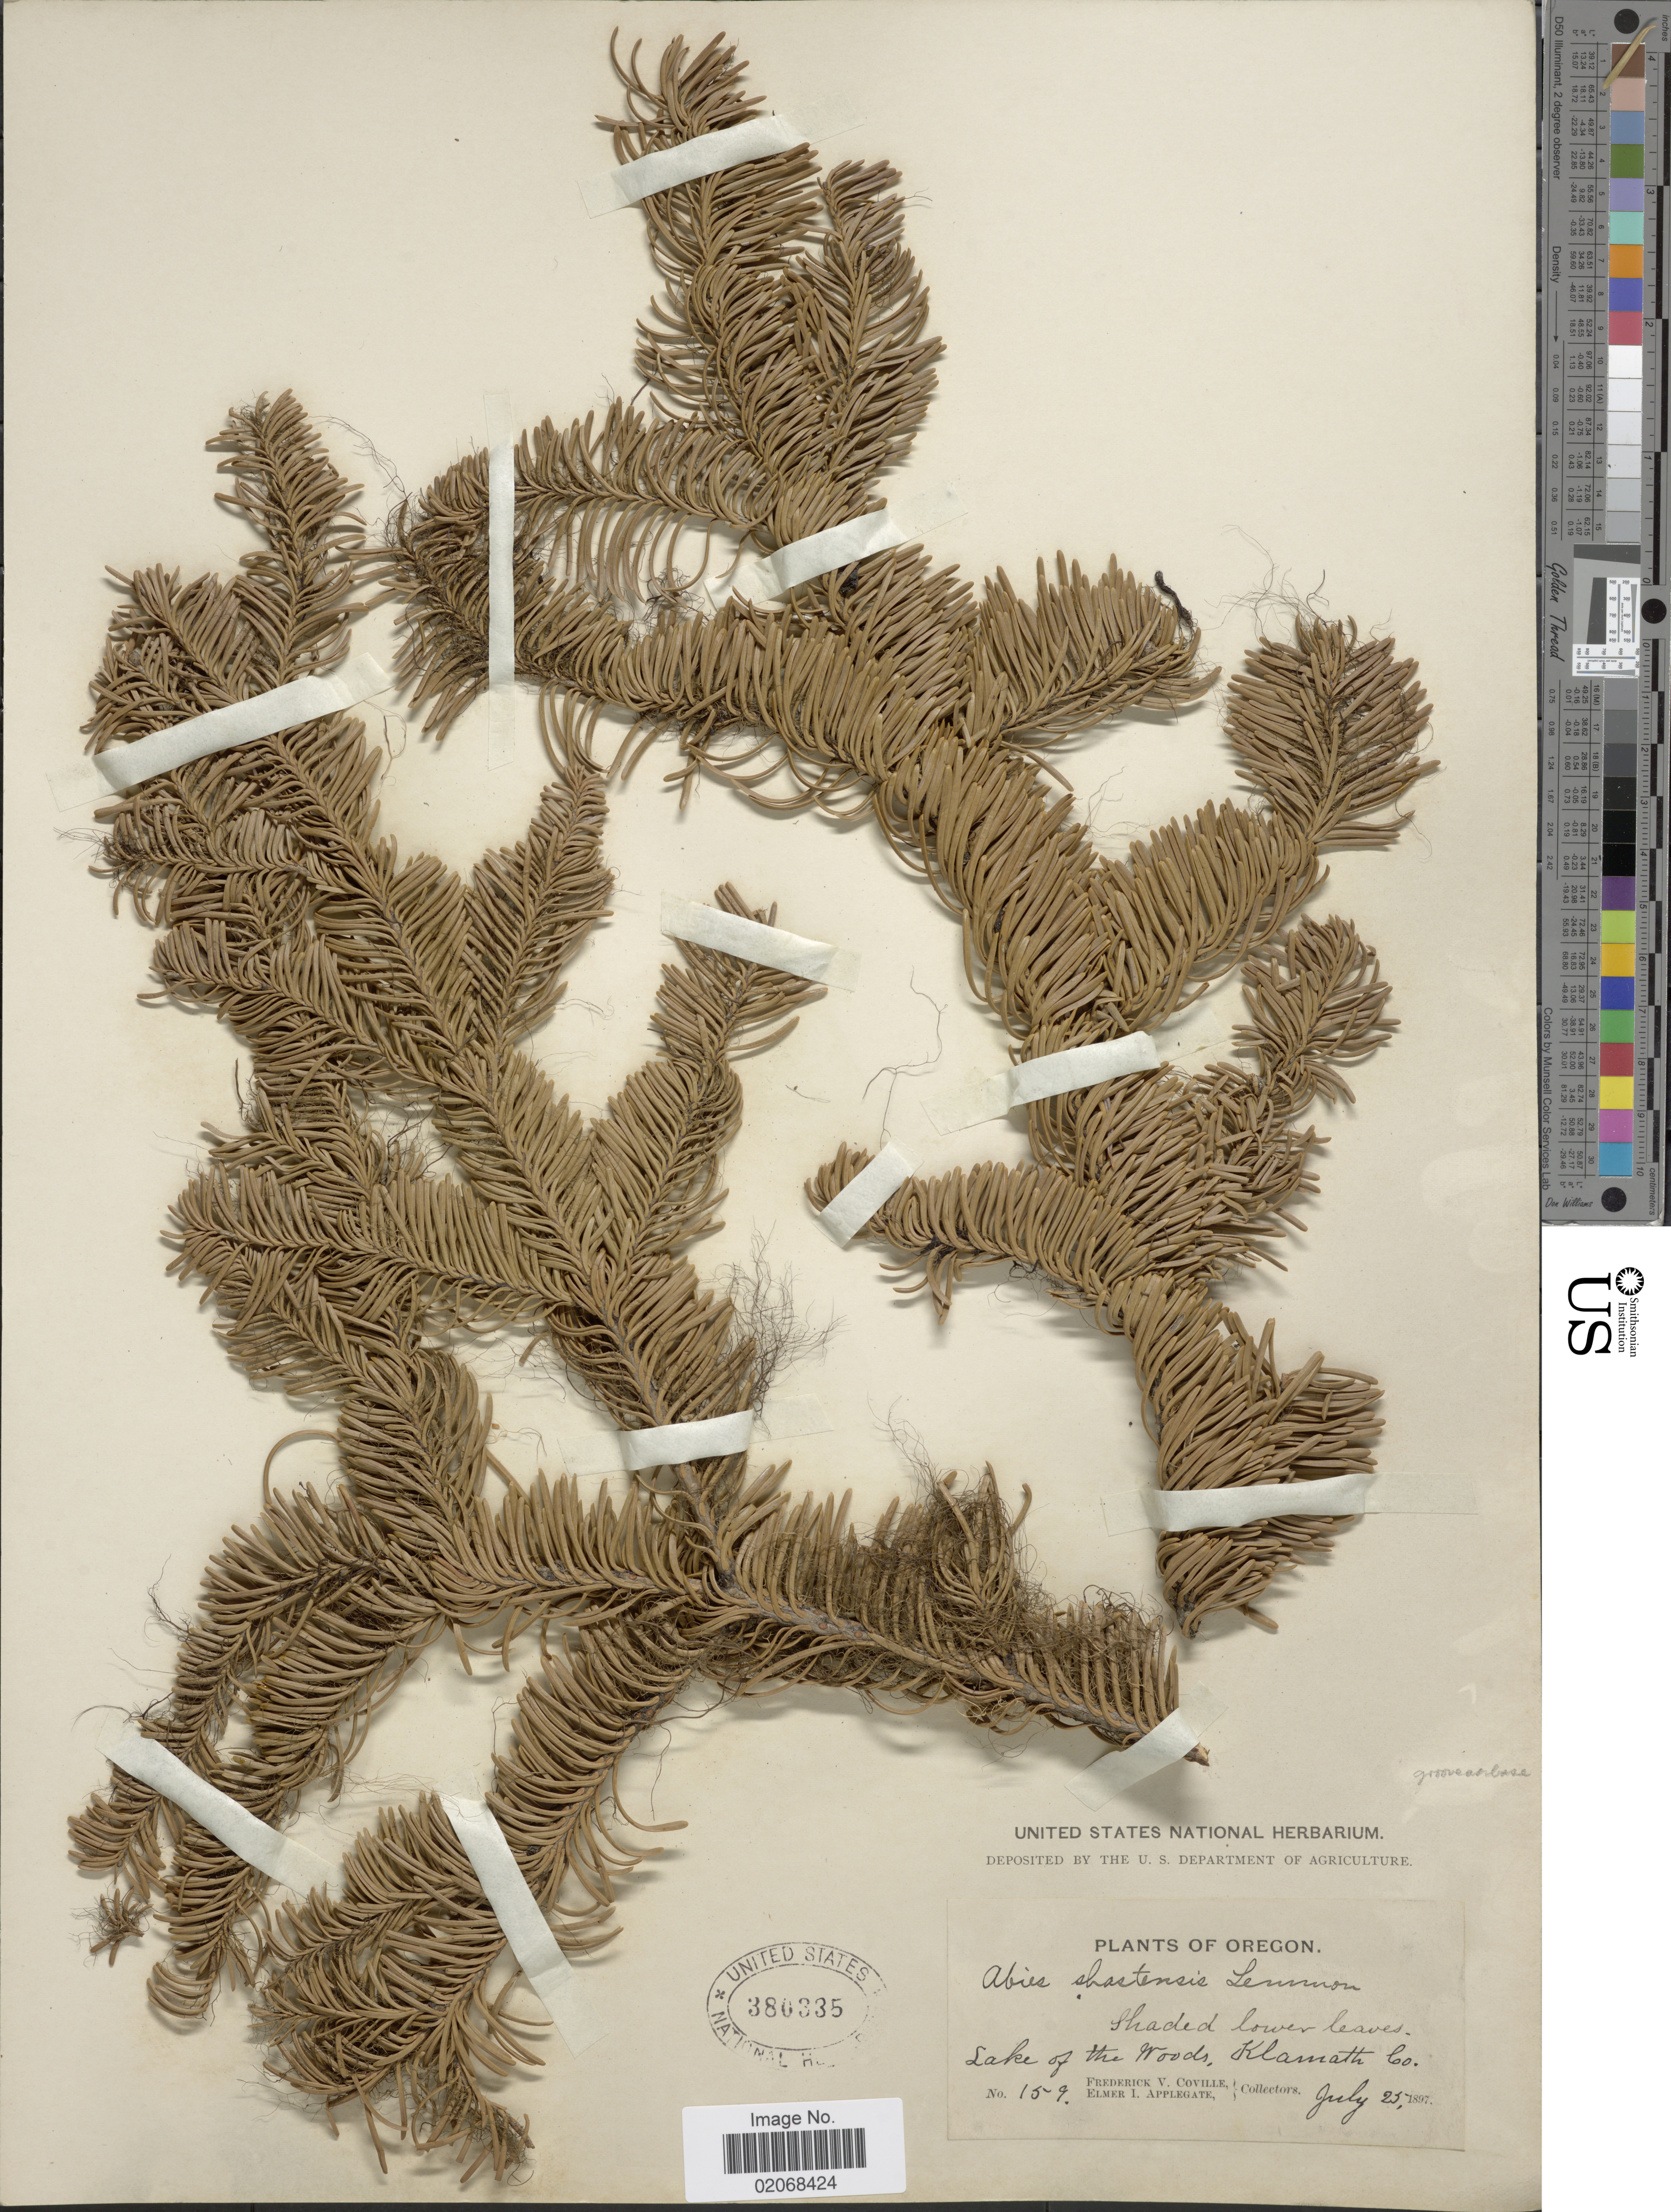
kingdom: Plantae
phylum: Tracheophyta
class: Pinopsida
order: Pinales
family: Pinaceae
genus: Abies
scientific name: Abies magnifica var. shastensis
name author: Lemmon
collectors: F. V. Coville & E. I. Applegate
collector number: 159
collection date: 1897-07-25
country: United States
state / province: Oregon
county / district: Klamath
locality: Shaded lower leaves, Lake of the Woods, Klamath Co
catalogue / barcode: US 380335